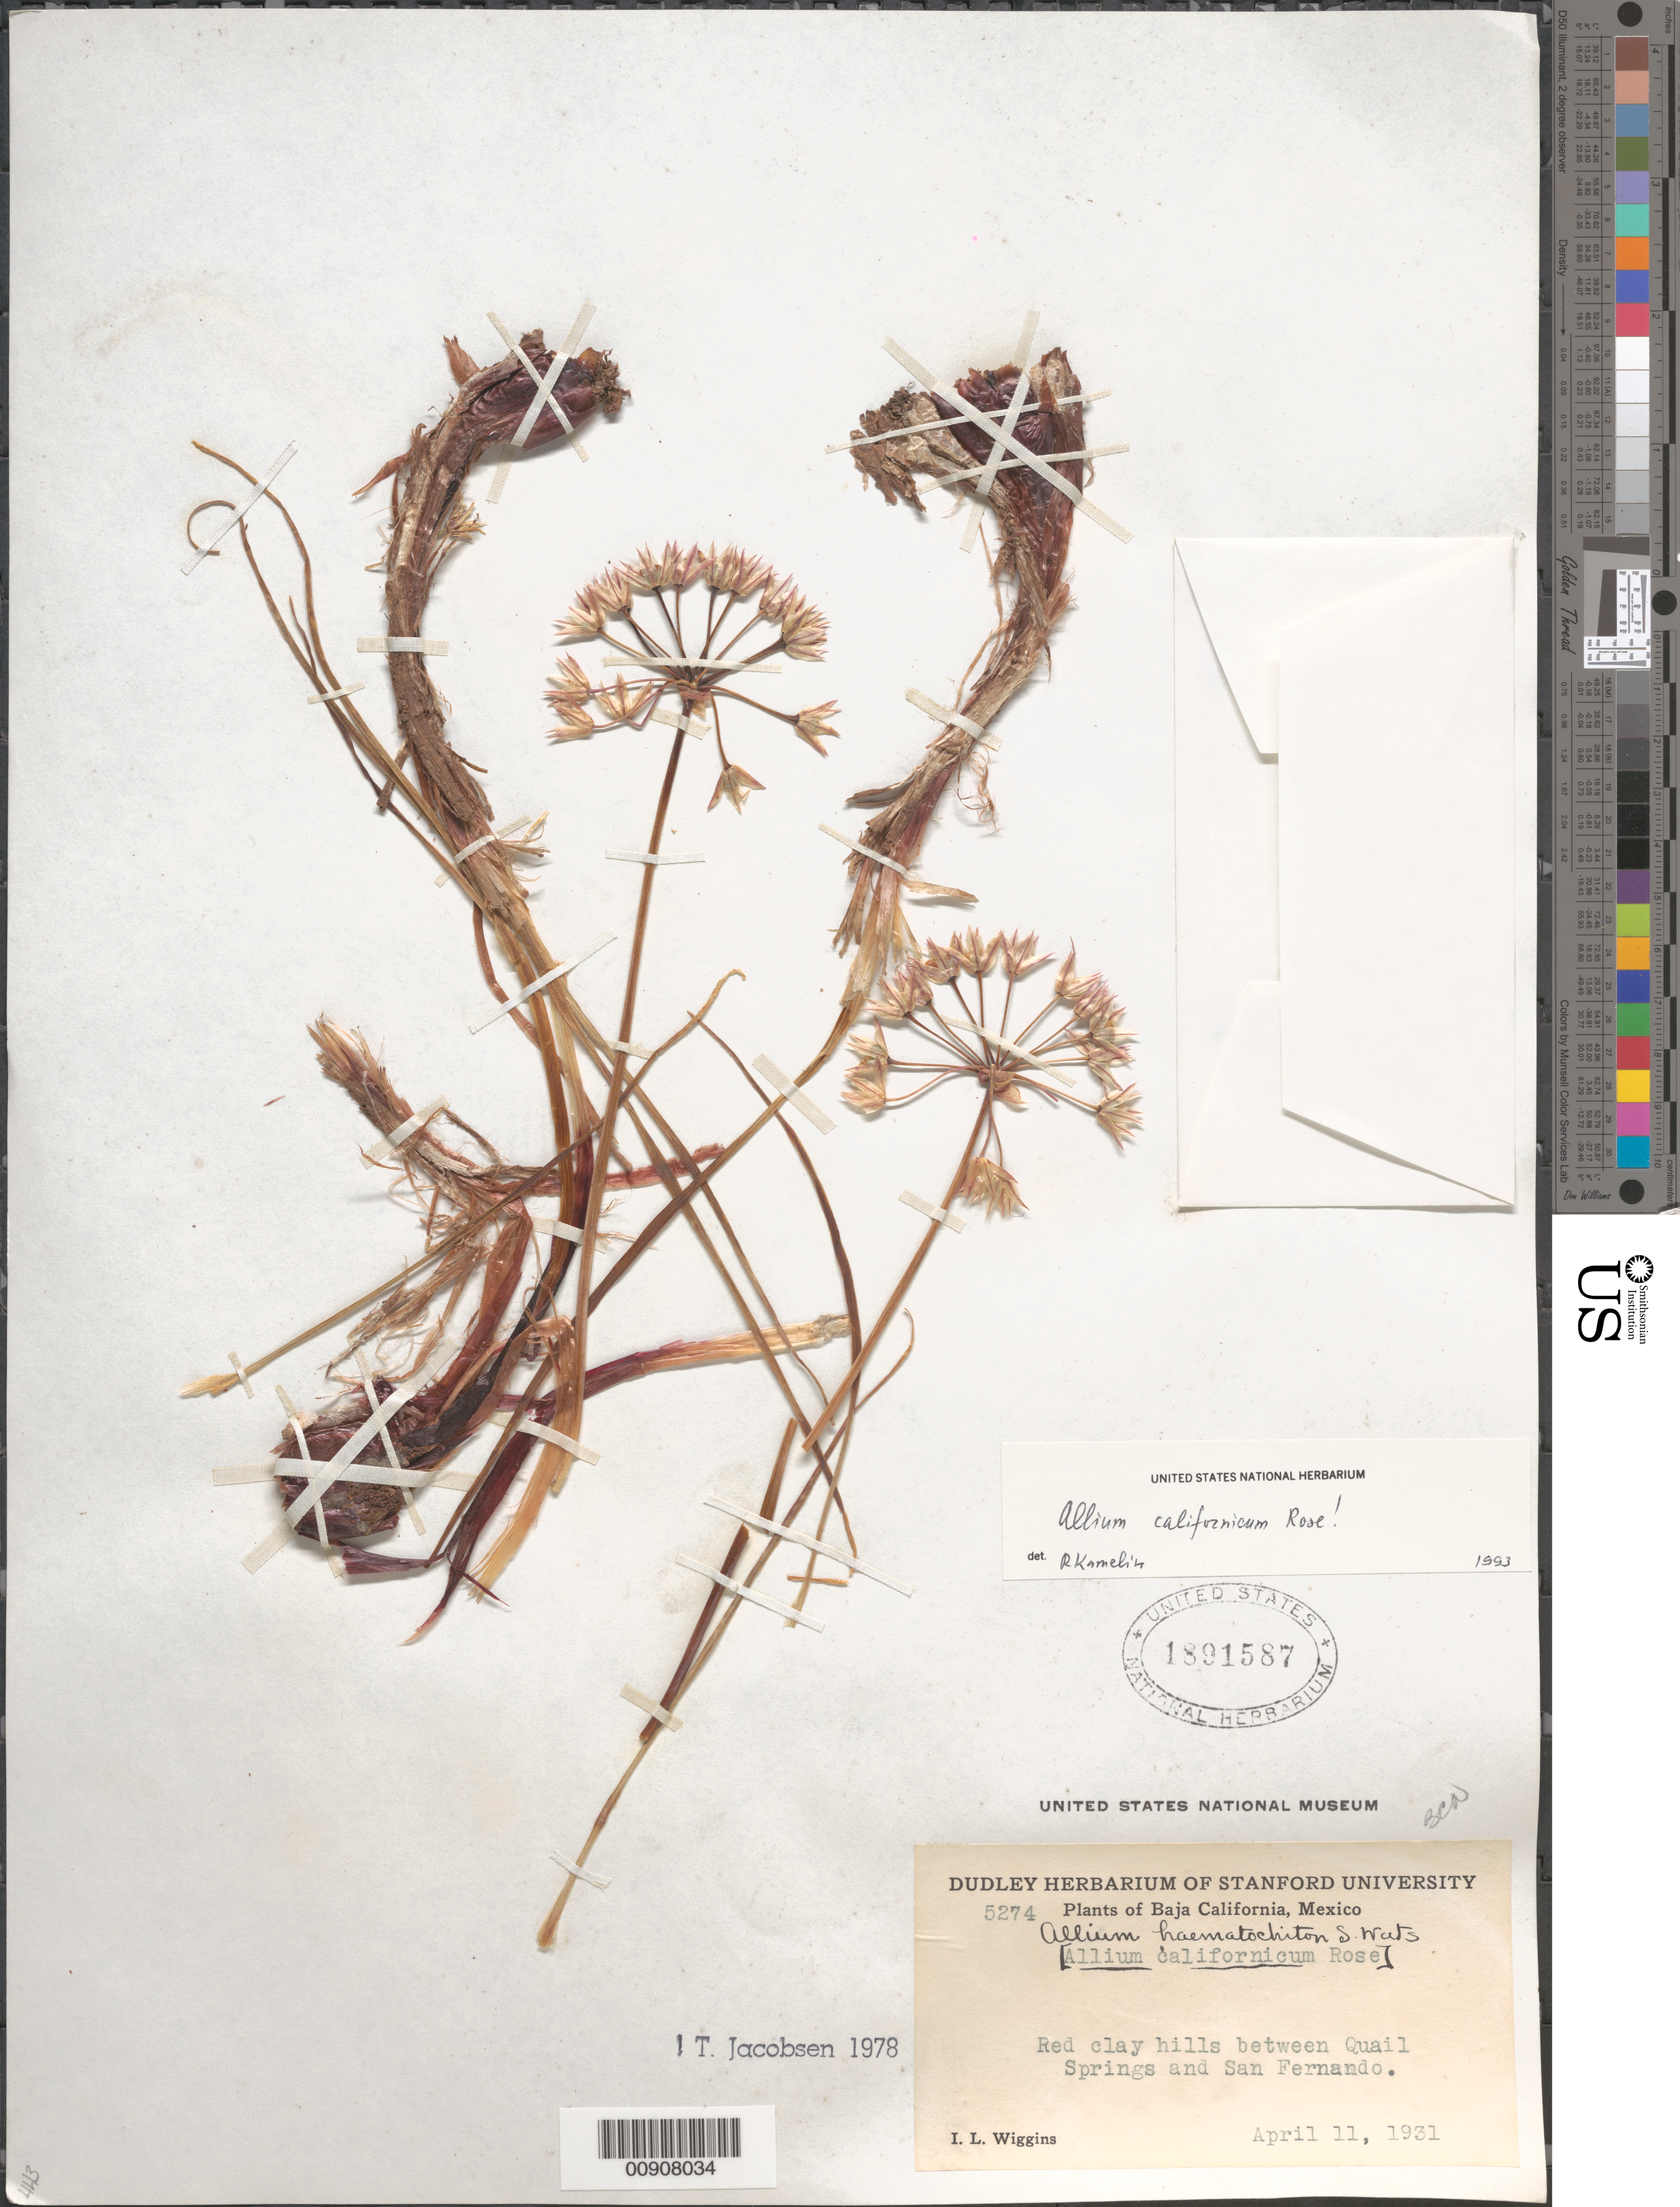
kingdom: Plantae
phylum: Tracheophyta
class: Liliopsida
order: Asparagales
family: Amaryllidaceae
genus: Allium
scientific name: Allium californicum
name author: Rose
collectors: I. L. Wiggins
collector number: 5274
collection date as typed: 11 Apr 1931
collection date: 1931-04-11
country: Mexico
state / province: Baja California Norte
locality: Between Quail Springs and San Fernando, Baja California.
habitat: Red clay hills.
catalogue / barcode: US 1891587